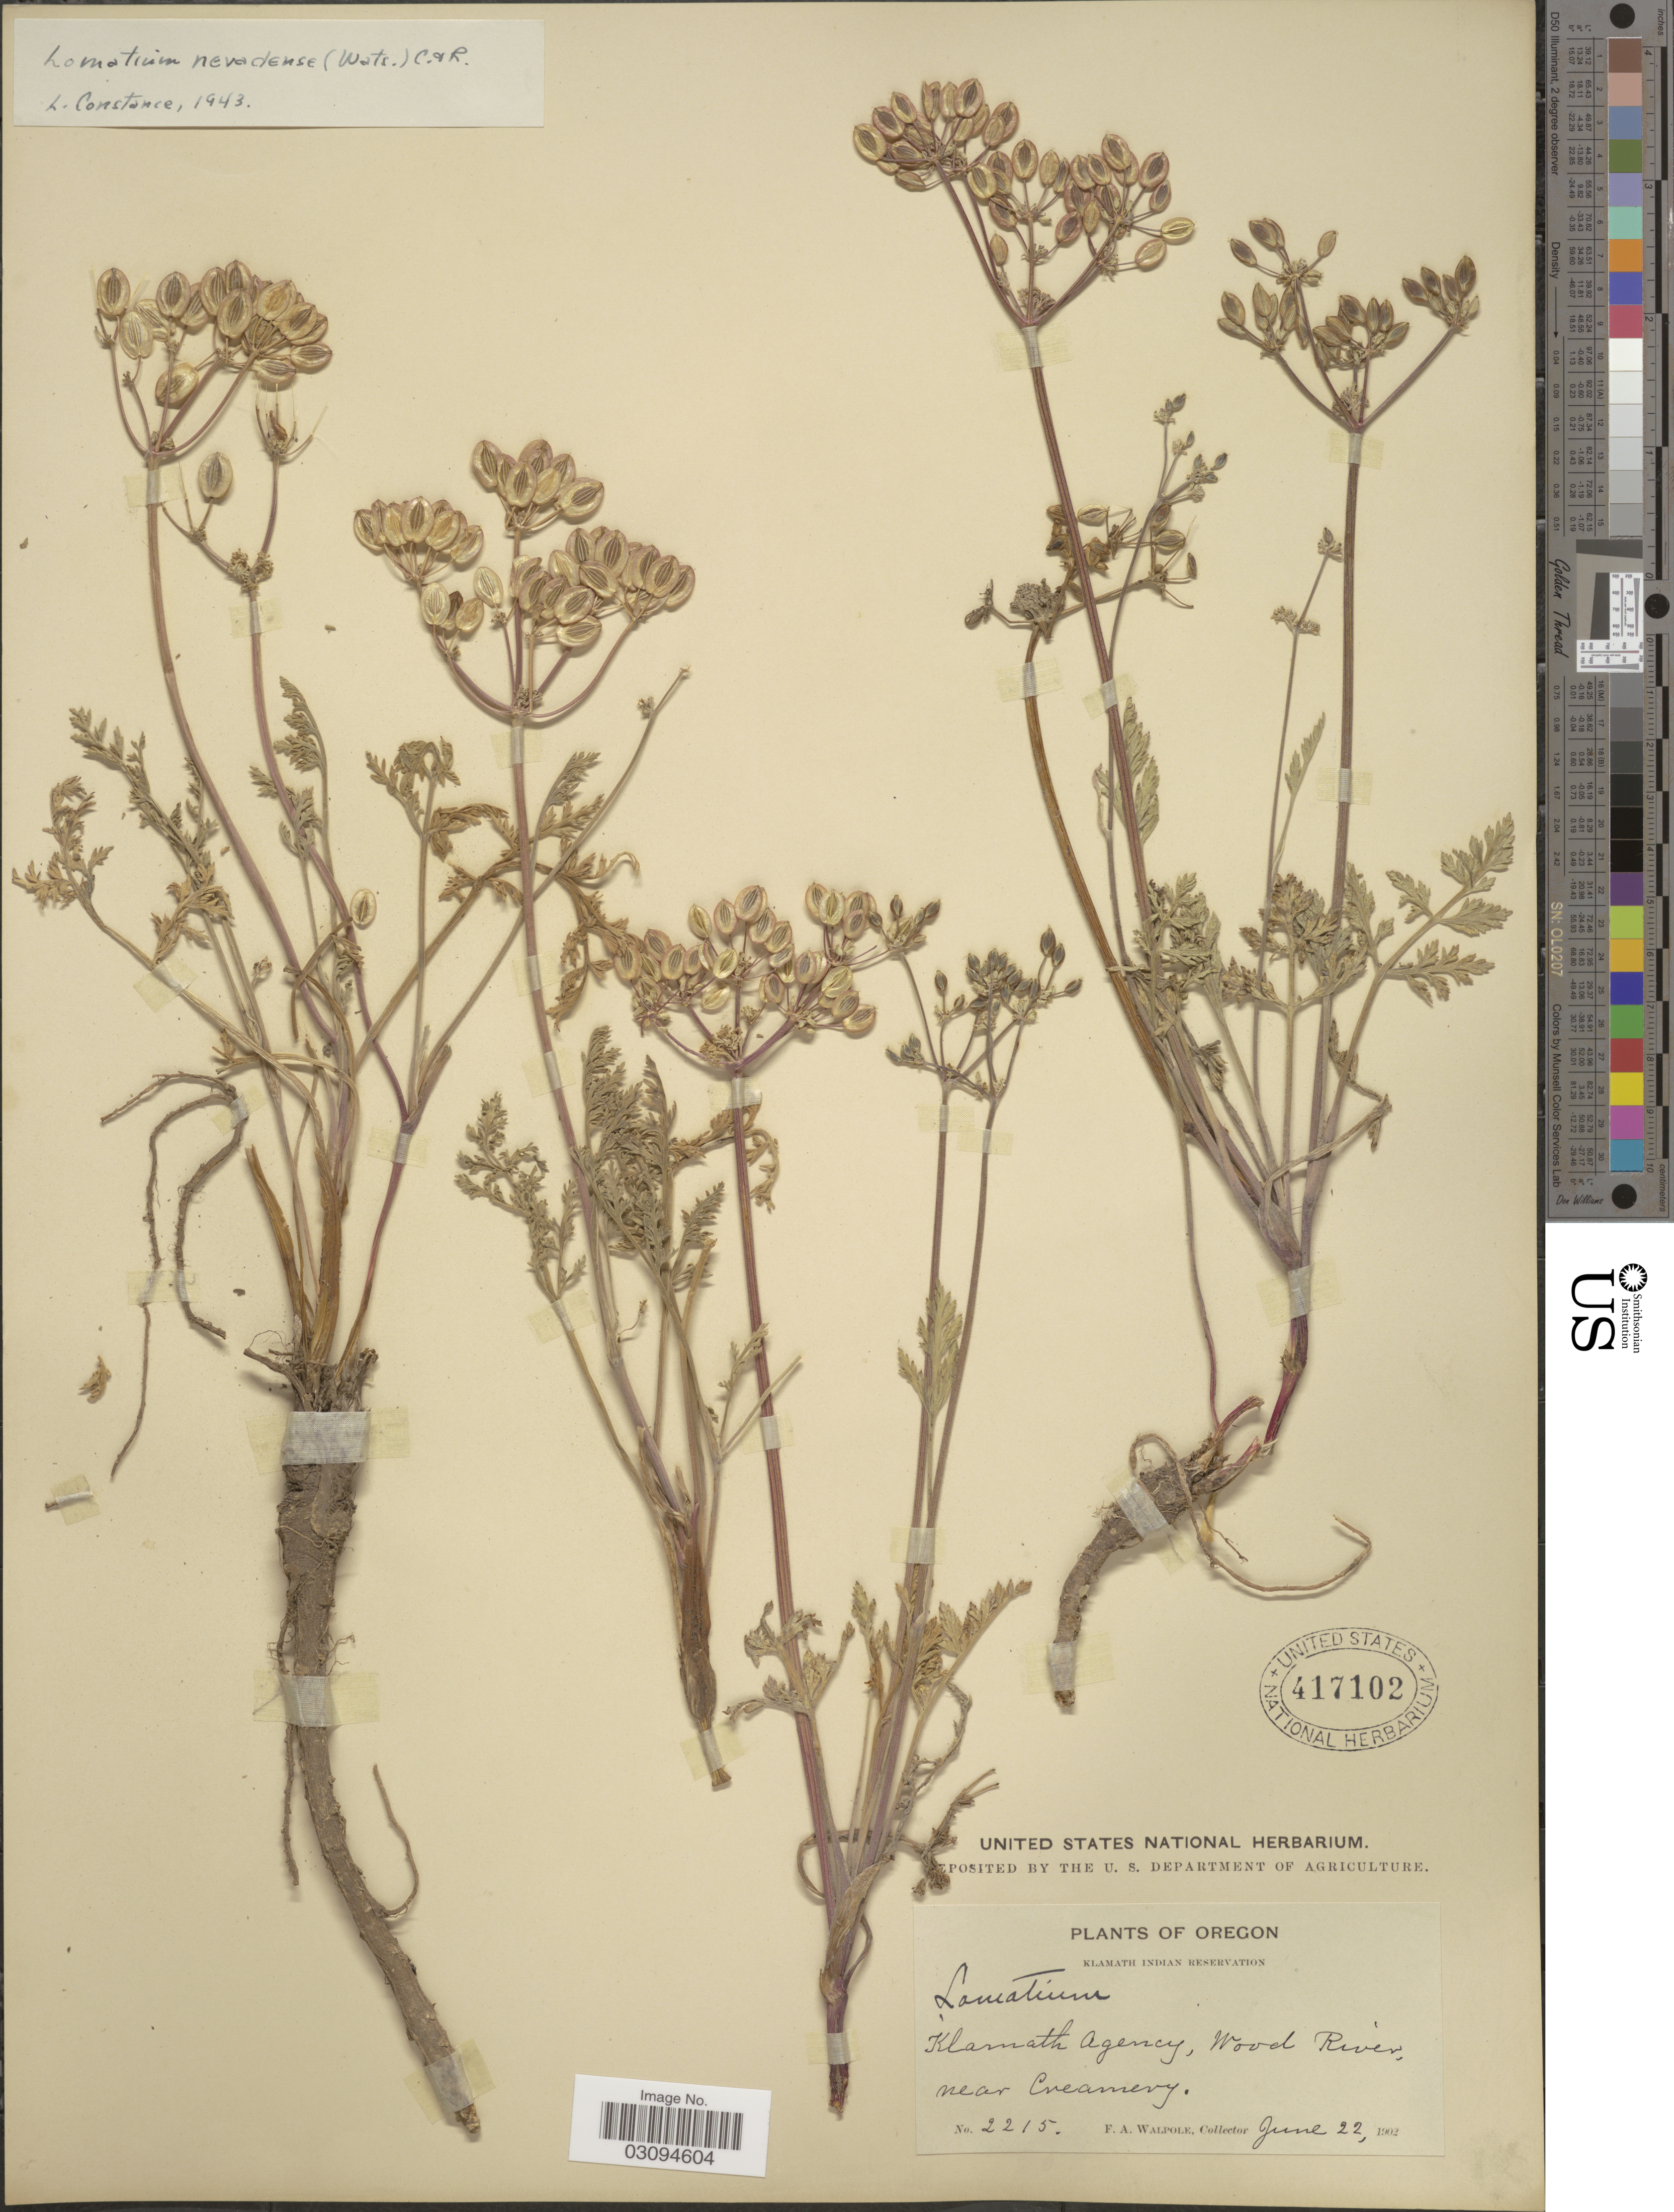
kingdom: Plantae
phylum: Tracheophyta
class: Magnoliopsida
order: Apiales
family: Apiaceae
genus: Lomatium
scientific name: Lomatium nevadense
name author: (S. Watson) J.M. Coult. & Rose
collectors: F. Walpole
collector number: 2215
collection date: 1902-06-22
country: United States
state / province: Oregon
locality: Klamath Indian Reservation. Klamath Agency, Wood River, near Creamery.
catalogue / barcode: US 417102